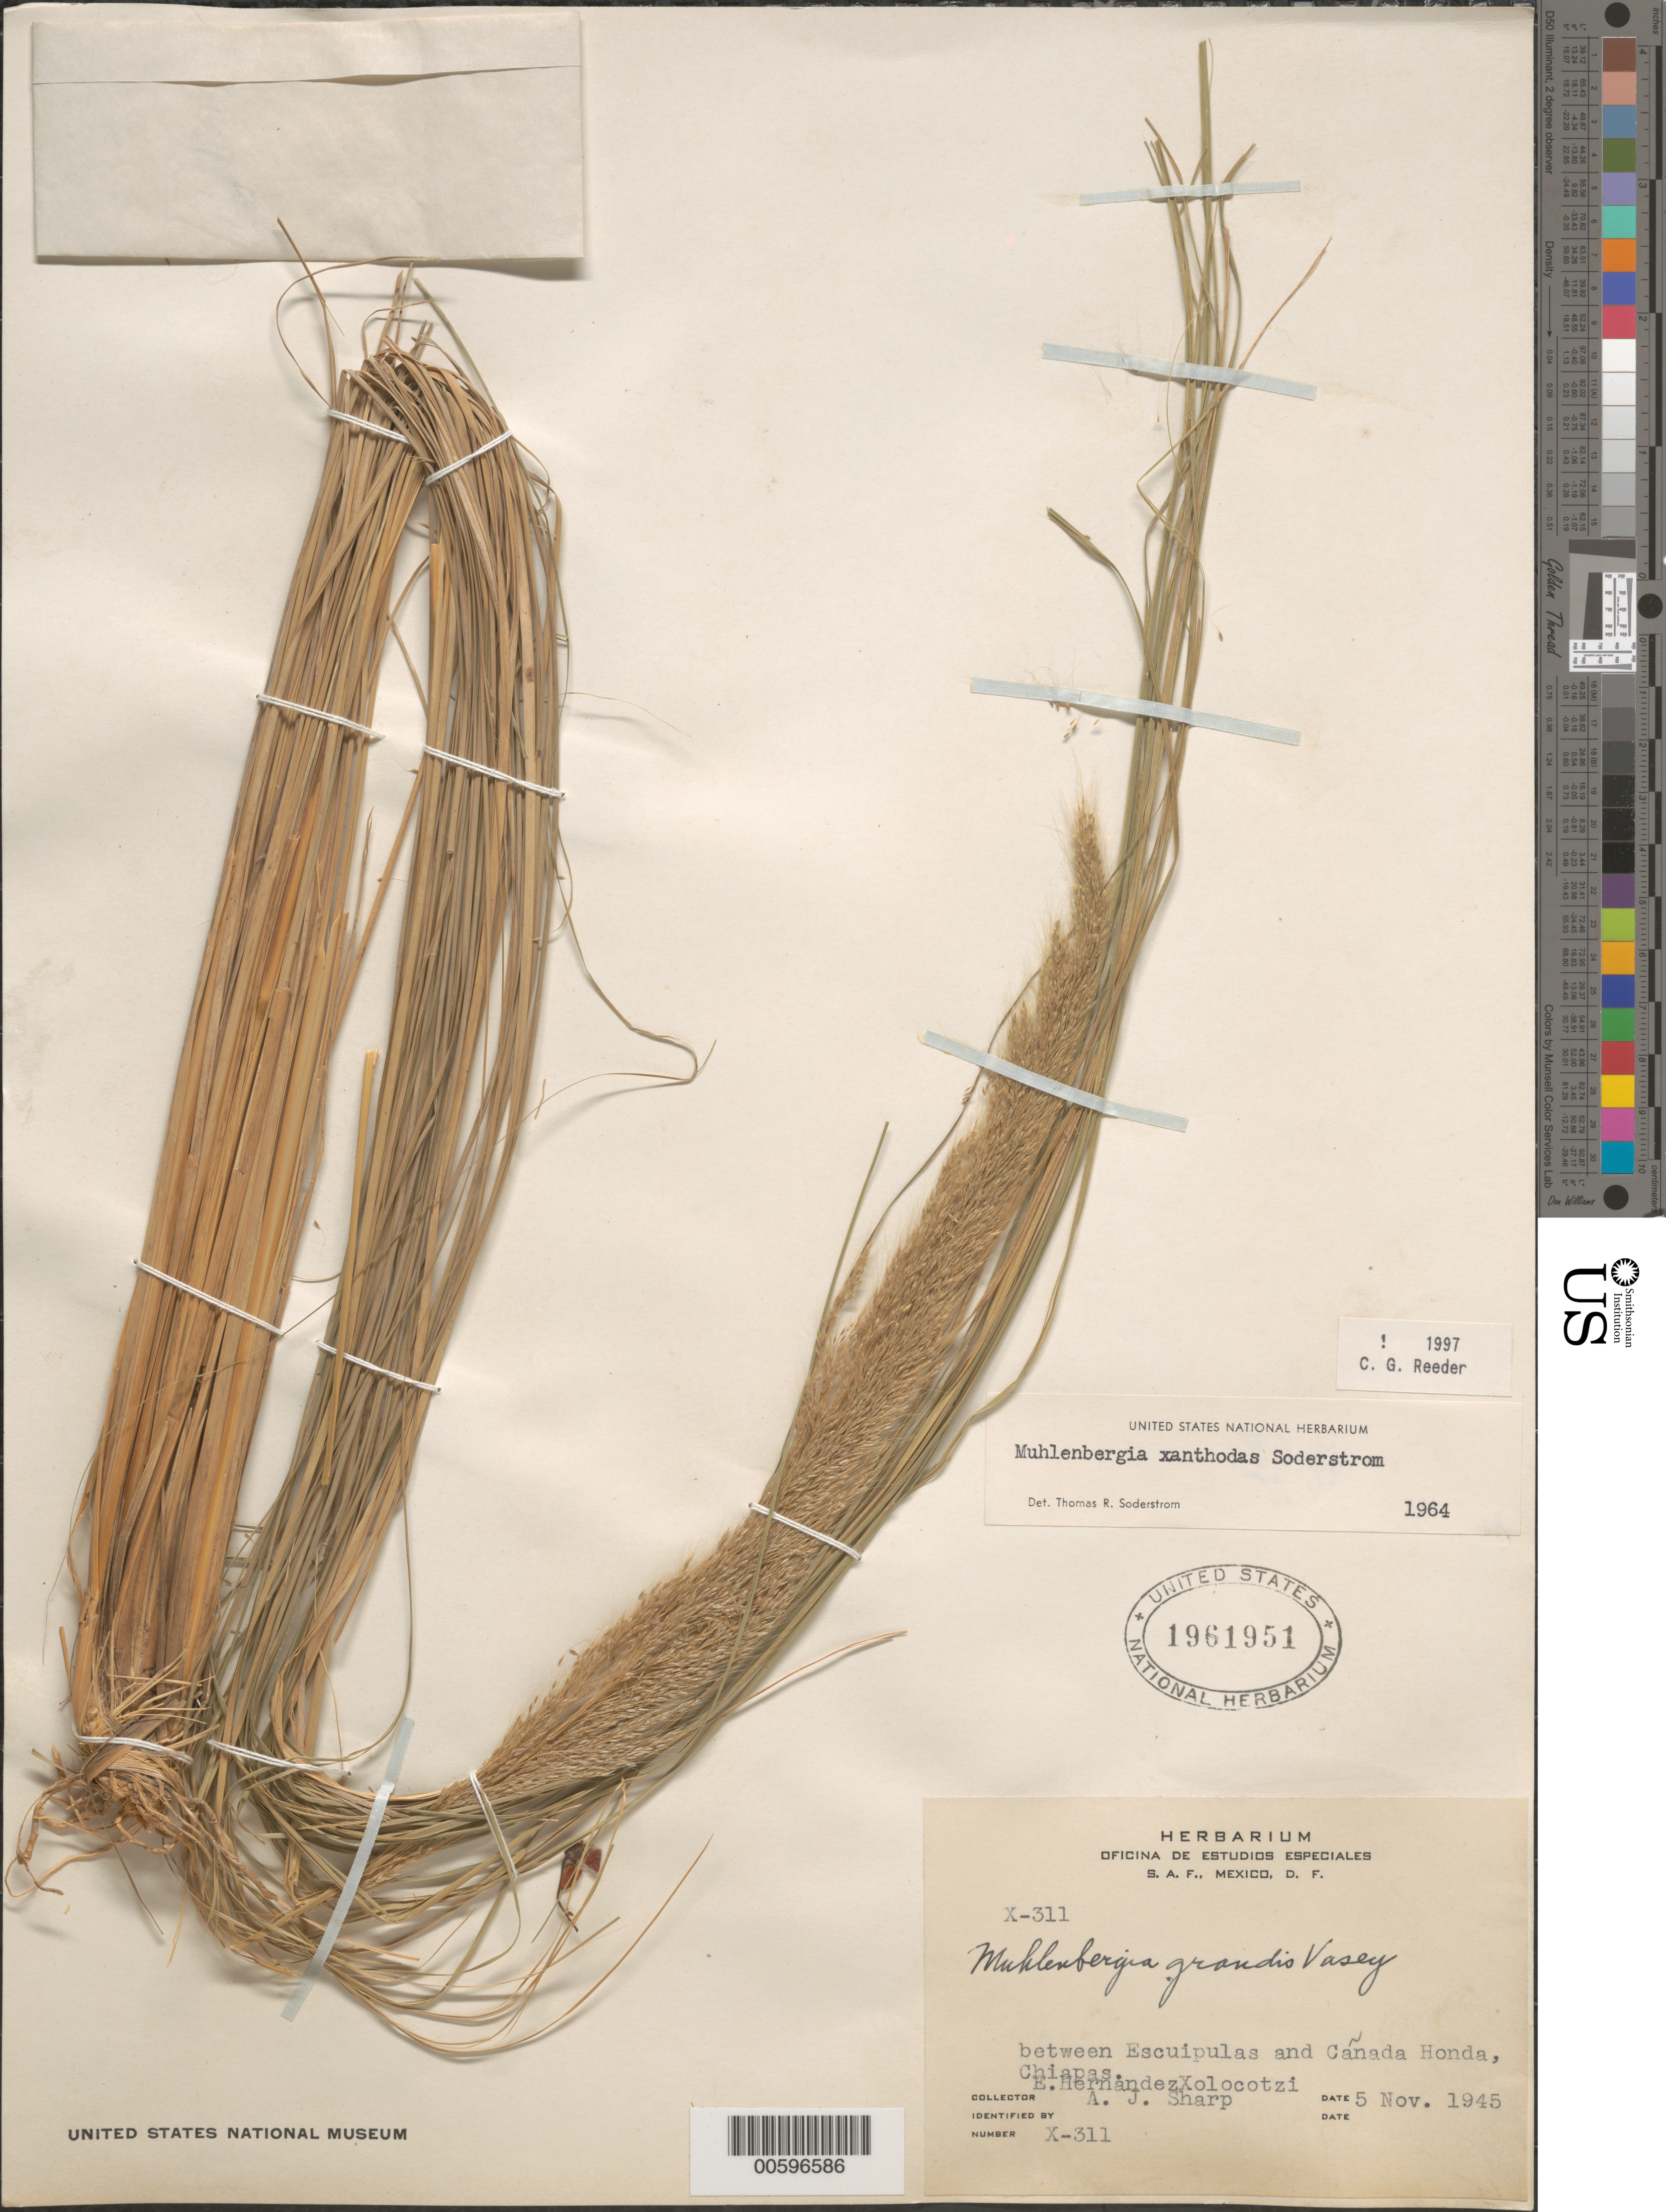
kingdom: Plantae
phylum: Tracheophyta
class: Liliopsida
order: Poales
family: Poaceae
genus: Muhlenbergia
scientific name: Muhlenbergia xanthodas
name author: Soderstr.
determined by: Soderstrom, T. R.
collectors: E. I. Hernández-X. & A. J. Sharp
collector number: X-311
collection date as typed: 5 Nov 1945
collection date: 1945-11-05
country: Mexico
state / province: Chiapas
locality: Between Escuipulas and Canada Honda.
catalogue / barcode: US 1961951